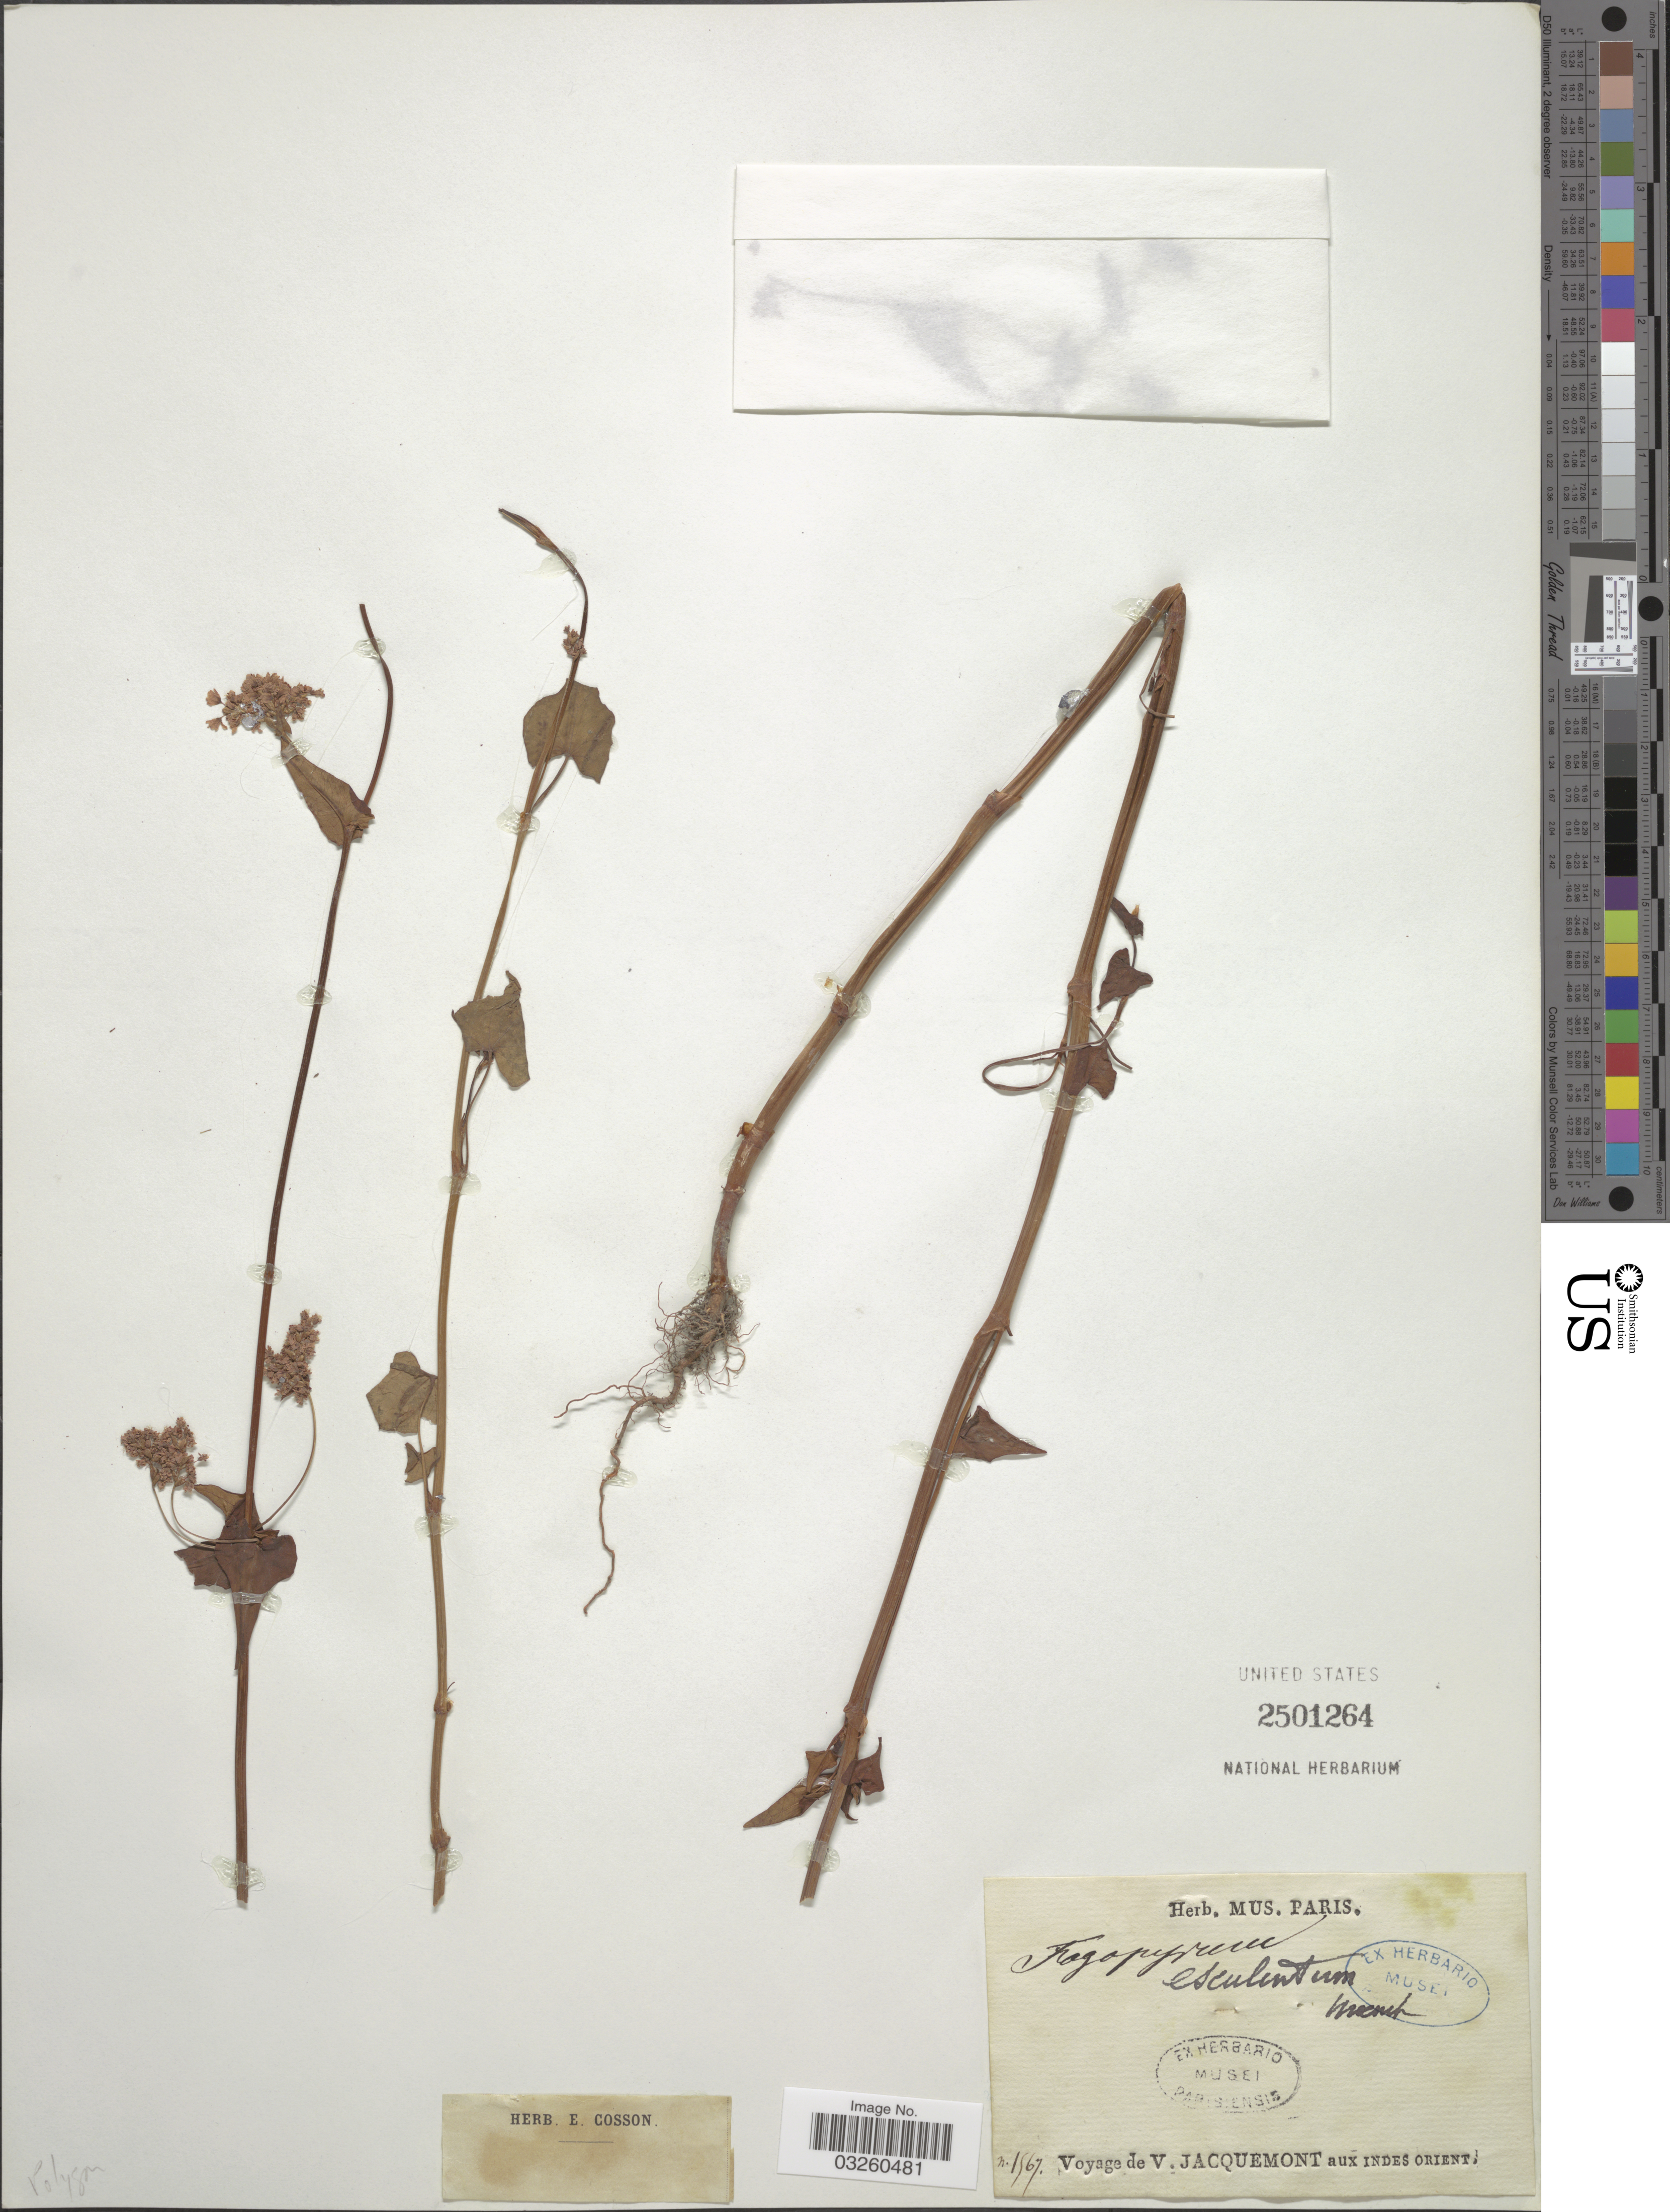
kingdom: Plantae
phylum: Tracheophyta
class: Magnoliopsida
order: Caryophyllales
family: Polygonaceae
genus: Fagopyrum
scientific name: Fagopyrum esculentum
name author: Moench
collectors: V. Jacquemont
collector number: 1567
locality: Aux Indes Orient.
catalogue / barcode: US 2501264